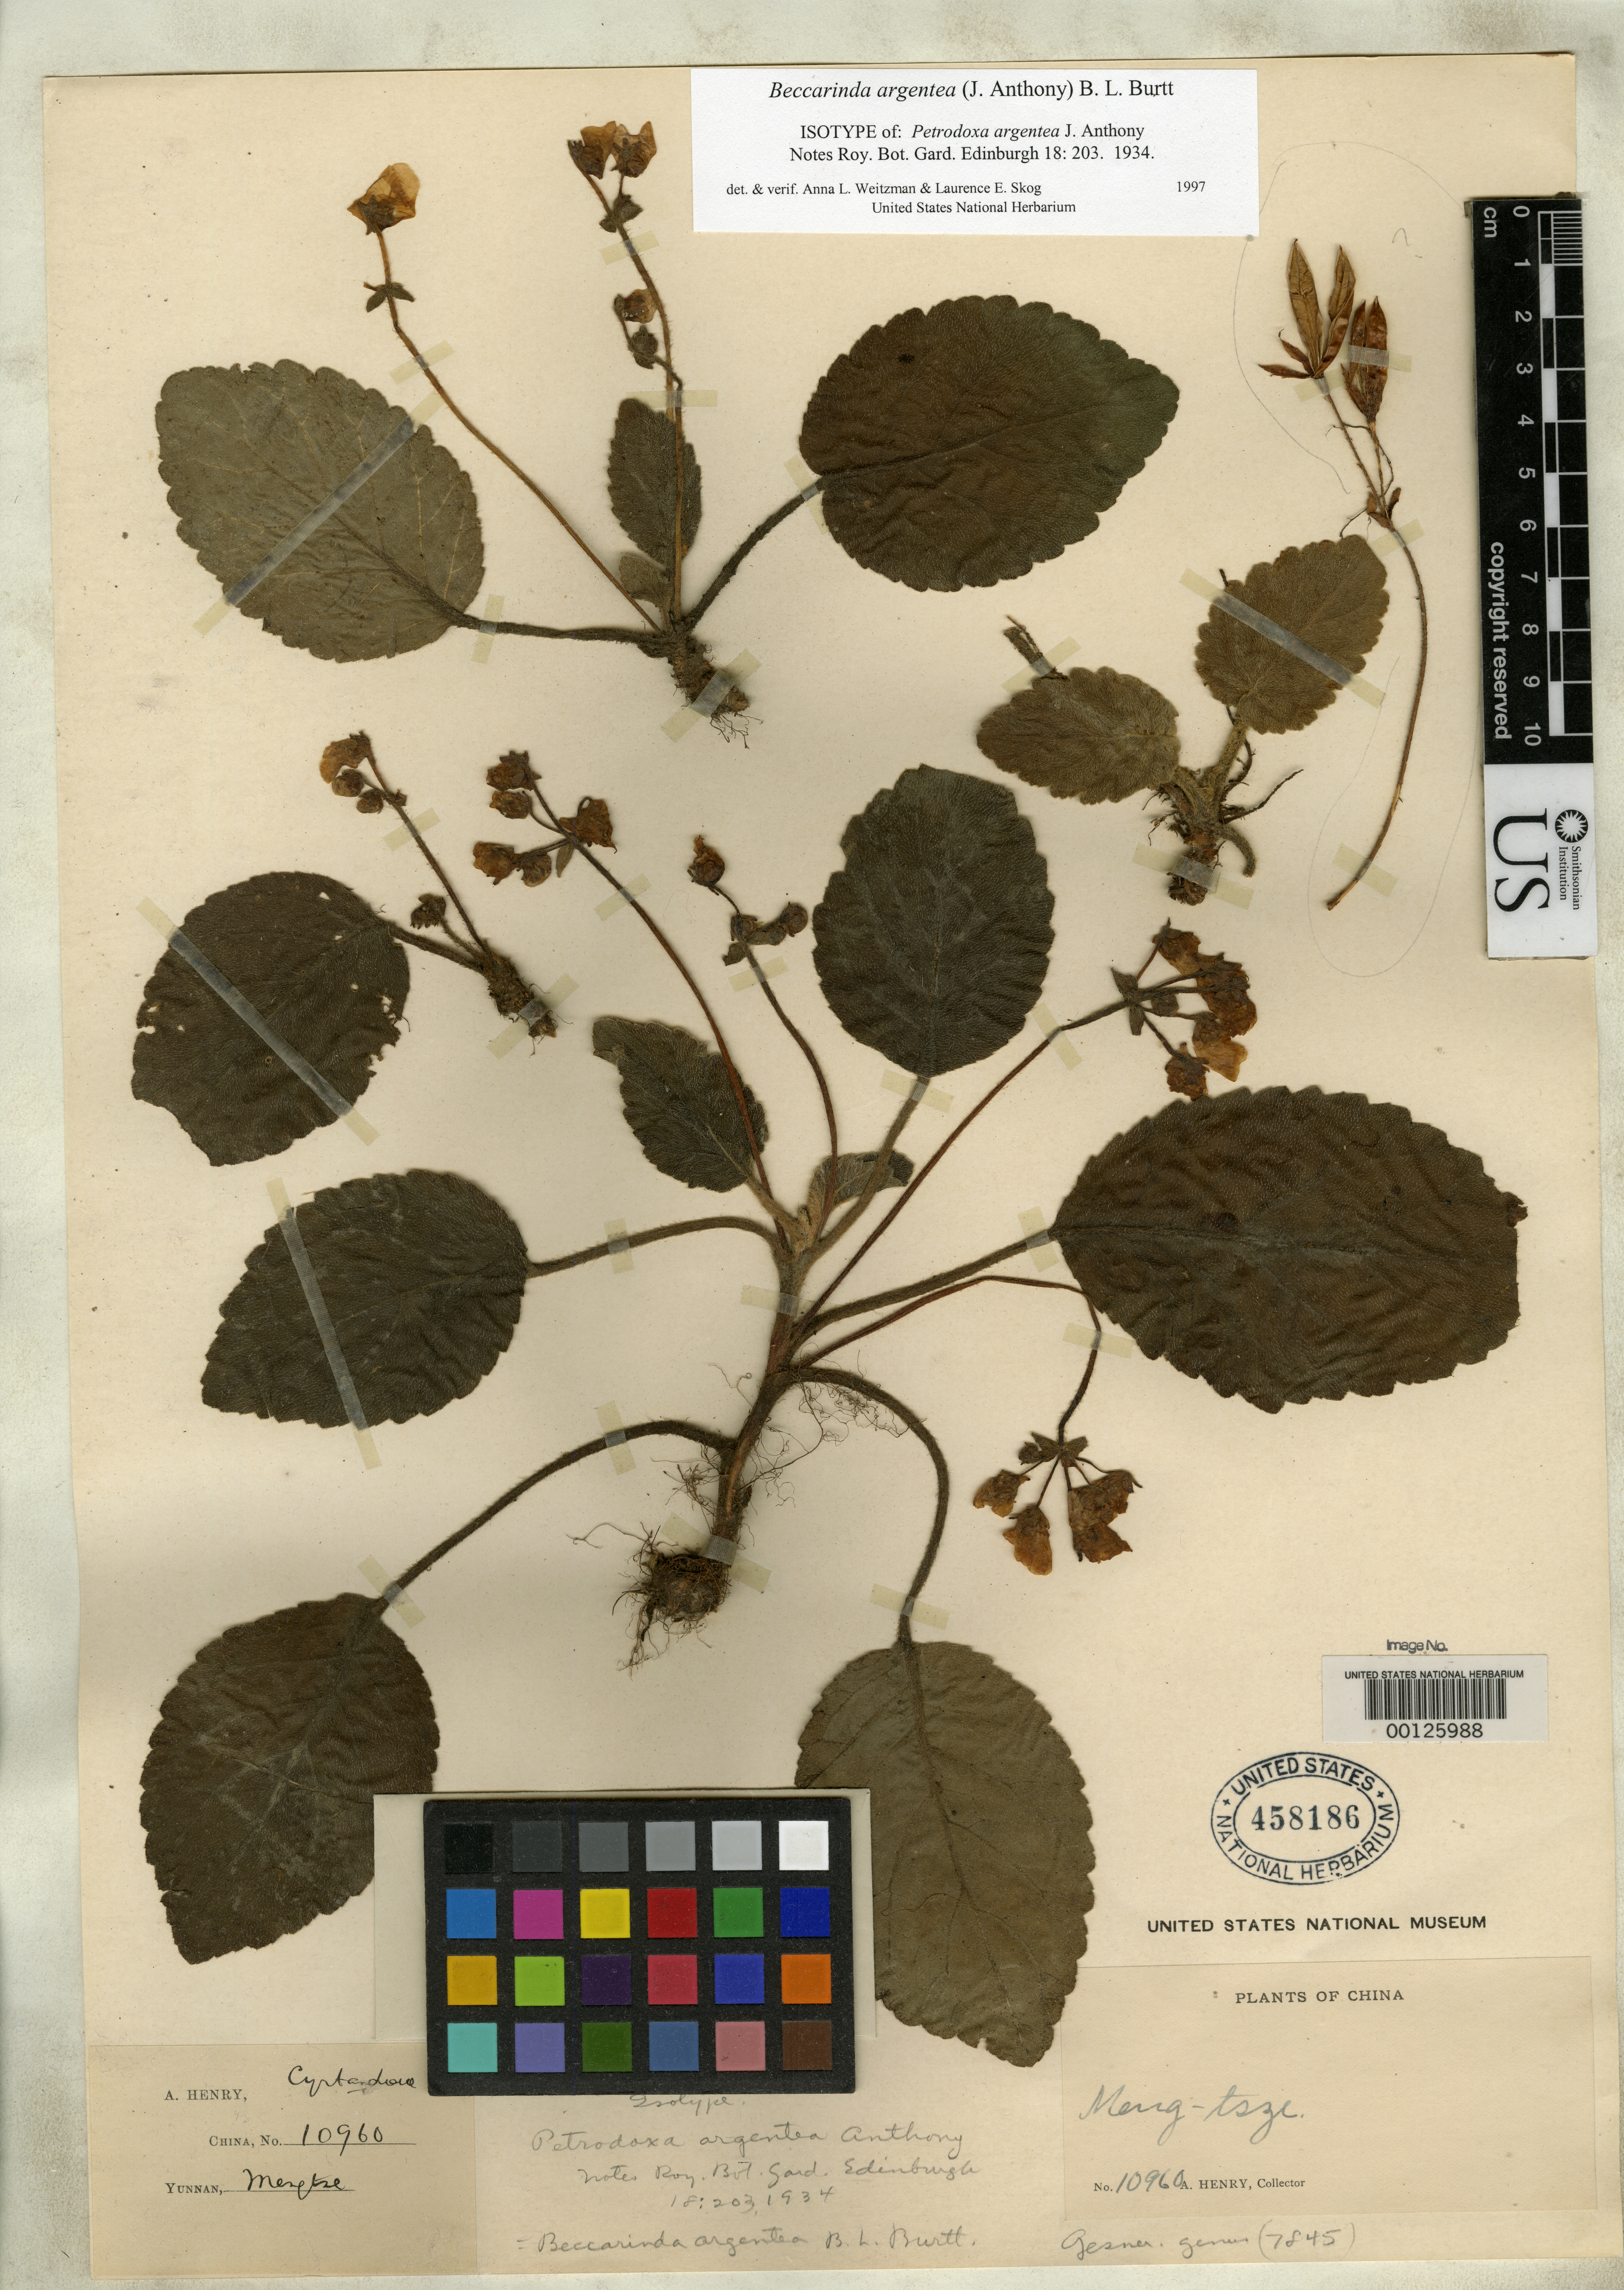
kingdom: Plantae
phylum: Tracheophyta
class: Magnoliopsida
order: Lamiales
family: Gesneriaceae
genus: Petrodoxa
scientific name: Petrodoxa argentea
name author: J. Anthony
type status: Isotype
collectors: A. Henry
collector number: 10960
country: China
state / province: Yunnan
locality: Mengtse.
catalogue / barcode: US 458186